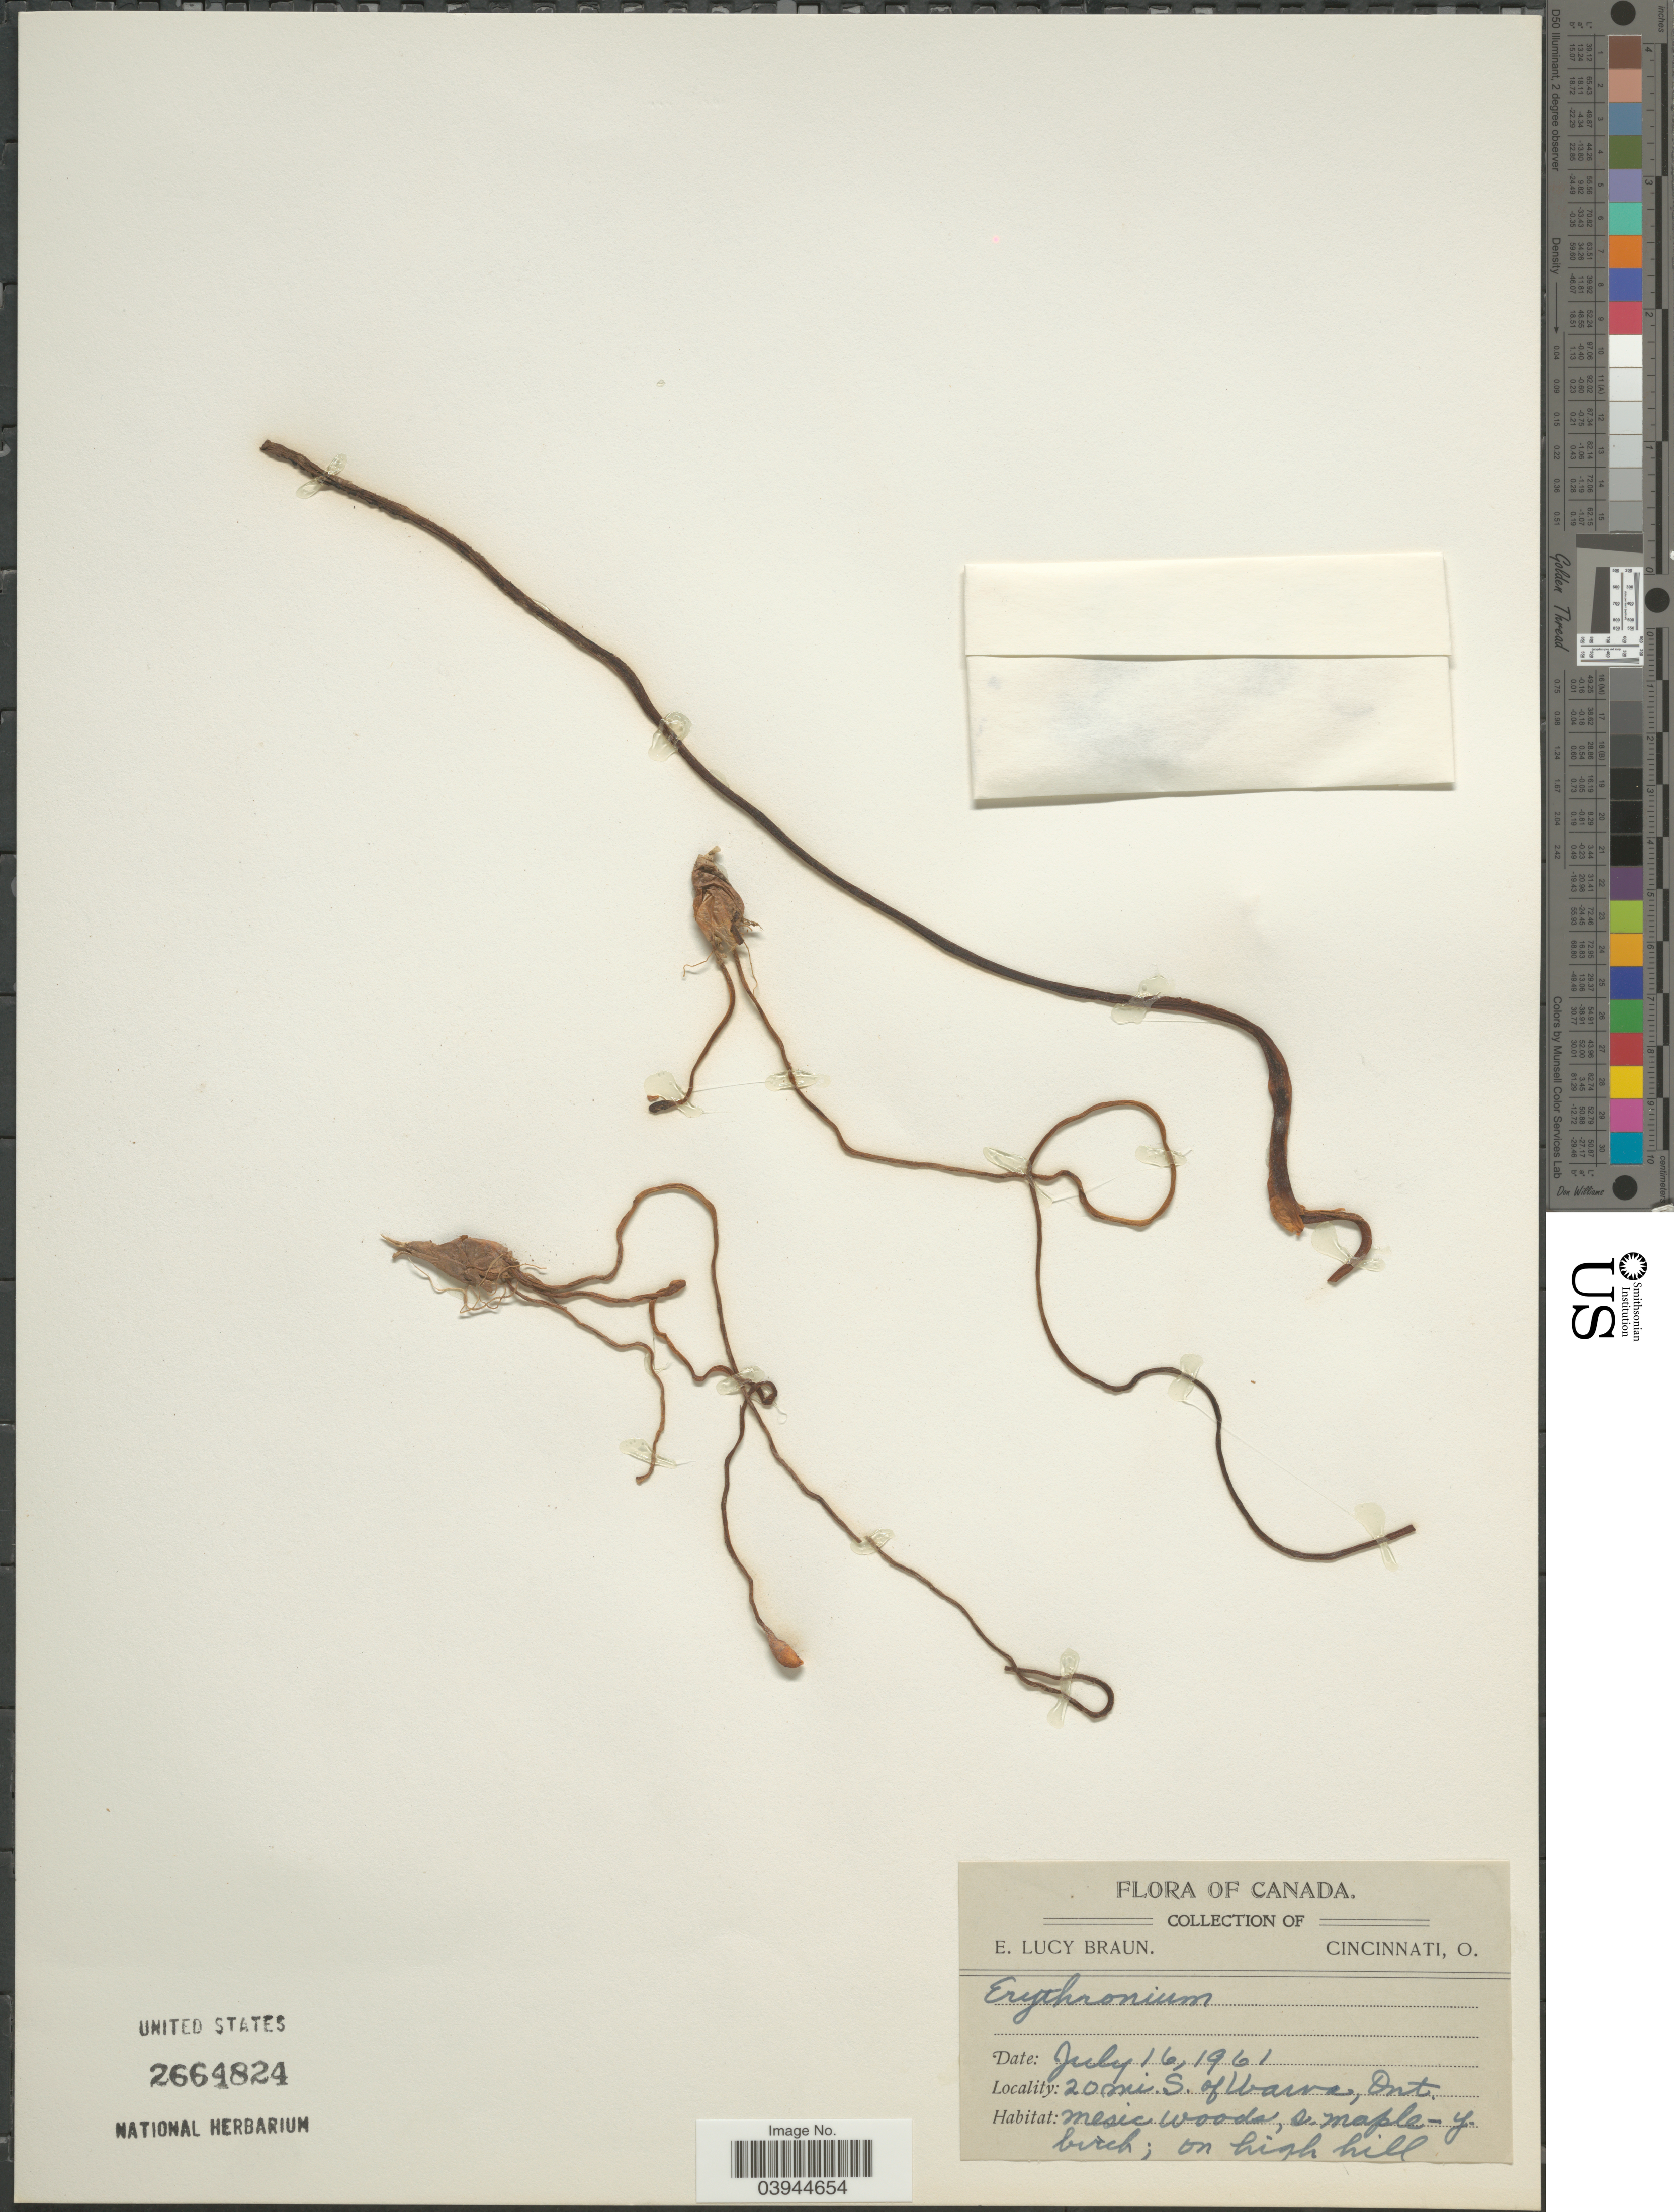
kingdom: Plantae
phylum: Tracheophyta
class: Liliopsida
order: Liliales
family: Liliaceae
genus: Erythronium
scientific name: Erythronium sp.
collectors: E. L. Braun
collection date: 1961-07-16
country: Canada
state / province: Ontario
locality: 20 mi. S. of Wawa.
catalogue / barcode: US 2664824